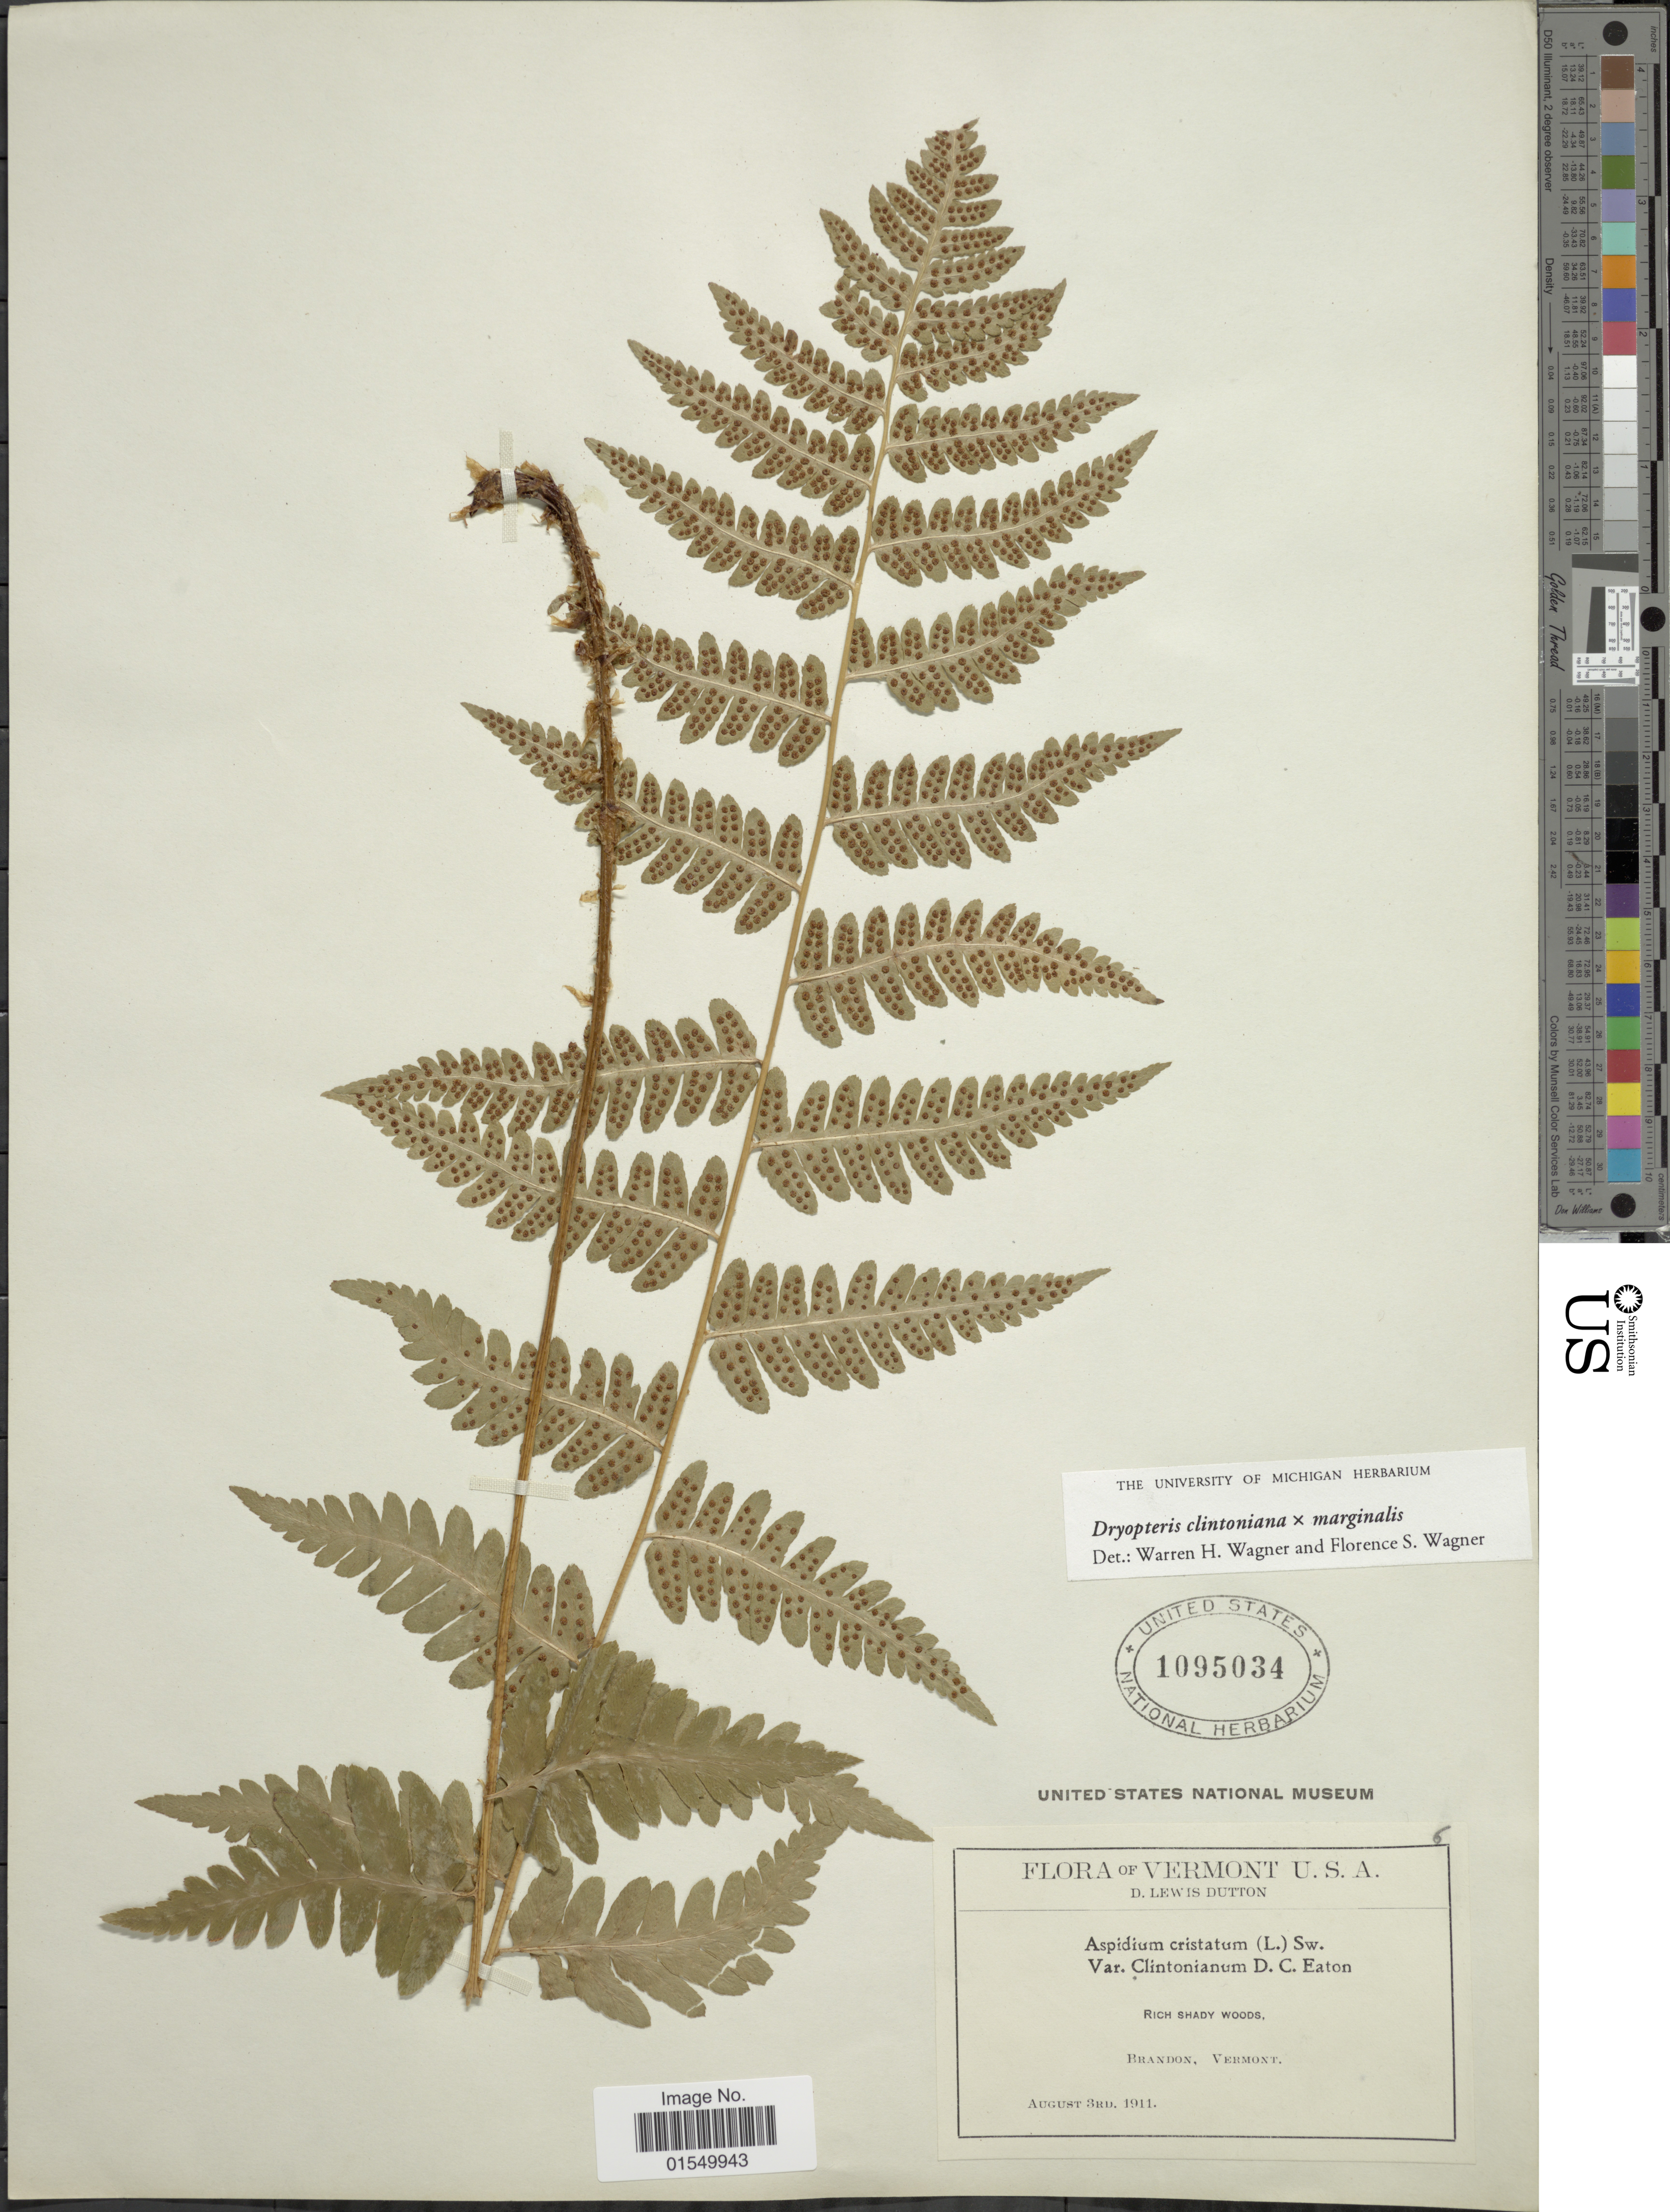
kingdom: Plantae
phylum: Tracheophyta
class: Polypodiopsida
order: Polypodiales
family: Dryopteridaceae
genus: Dryopteris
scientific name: Dryopteris x burgessii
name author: B. Boivin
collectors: D. Dutton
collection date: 1911-08-03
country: United States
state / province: Vermont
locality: Brandon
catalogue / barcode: US 1095034